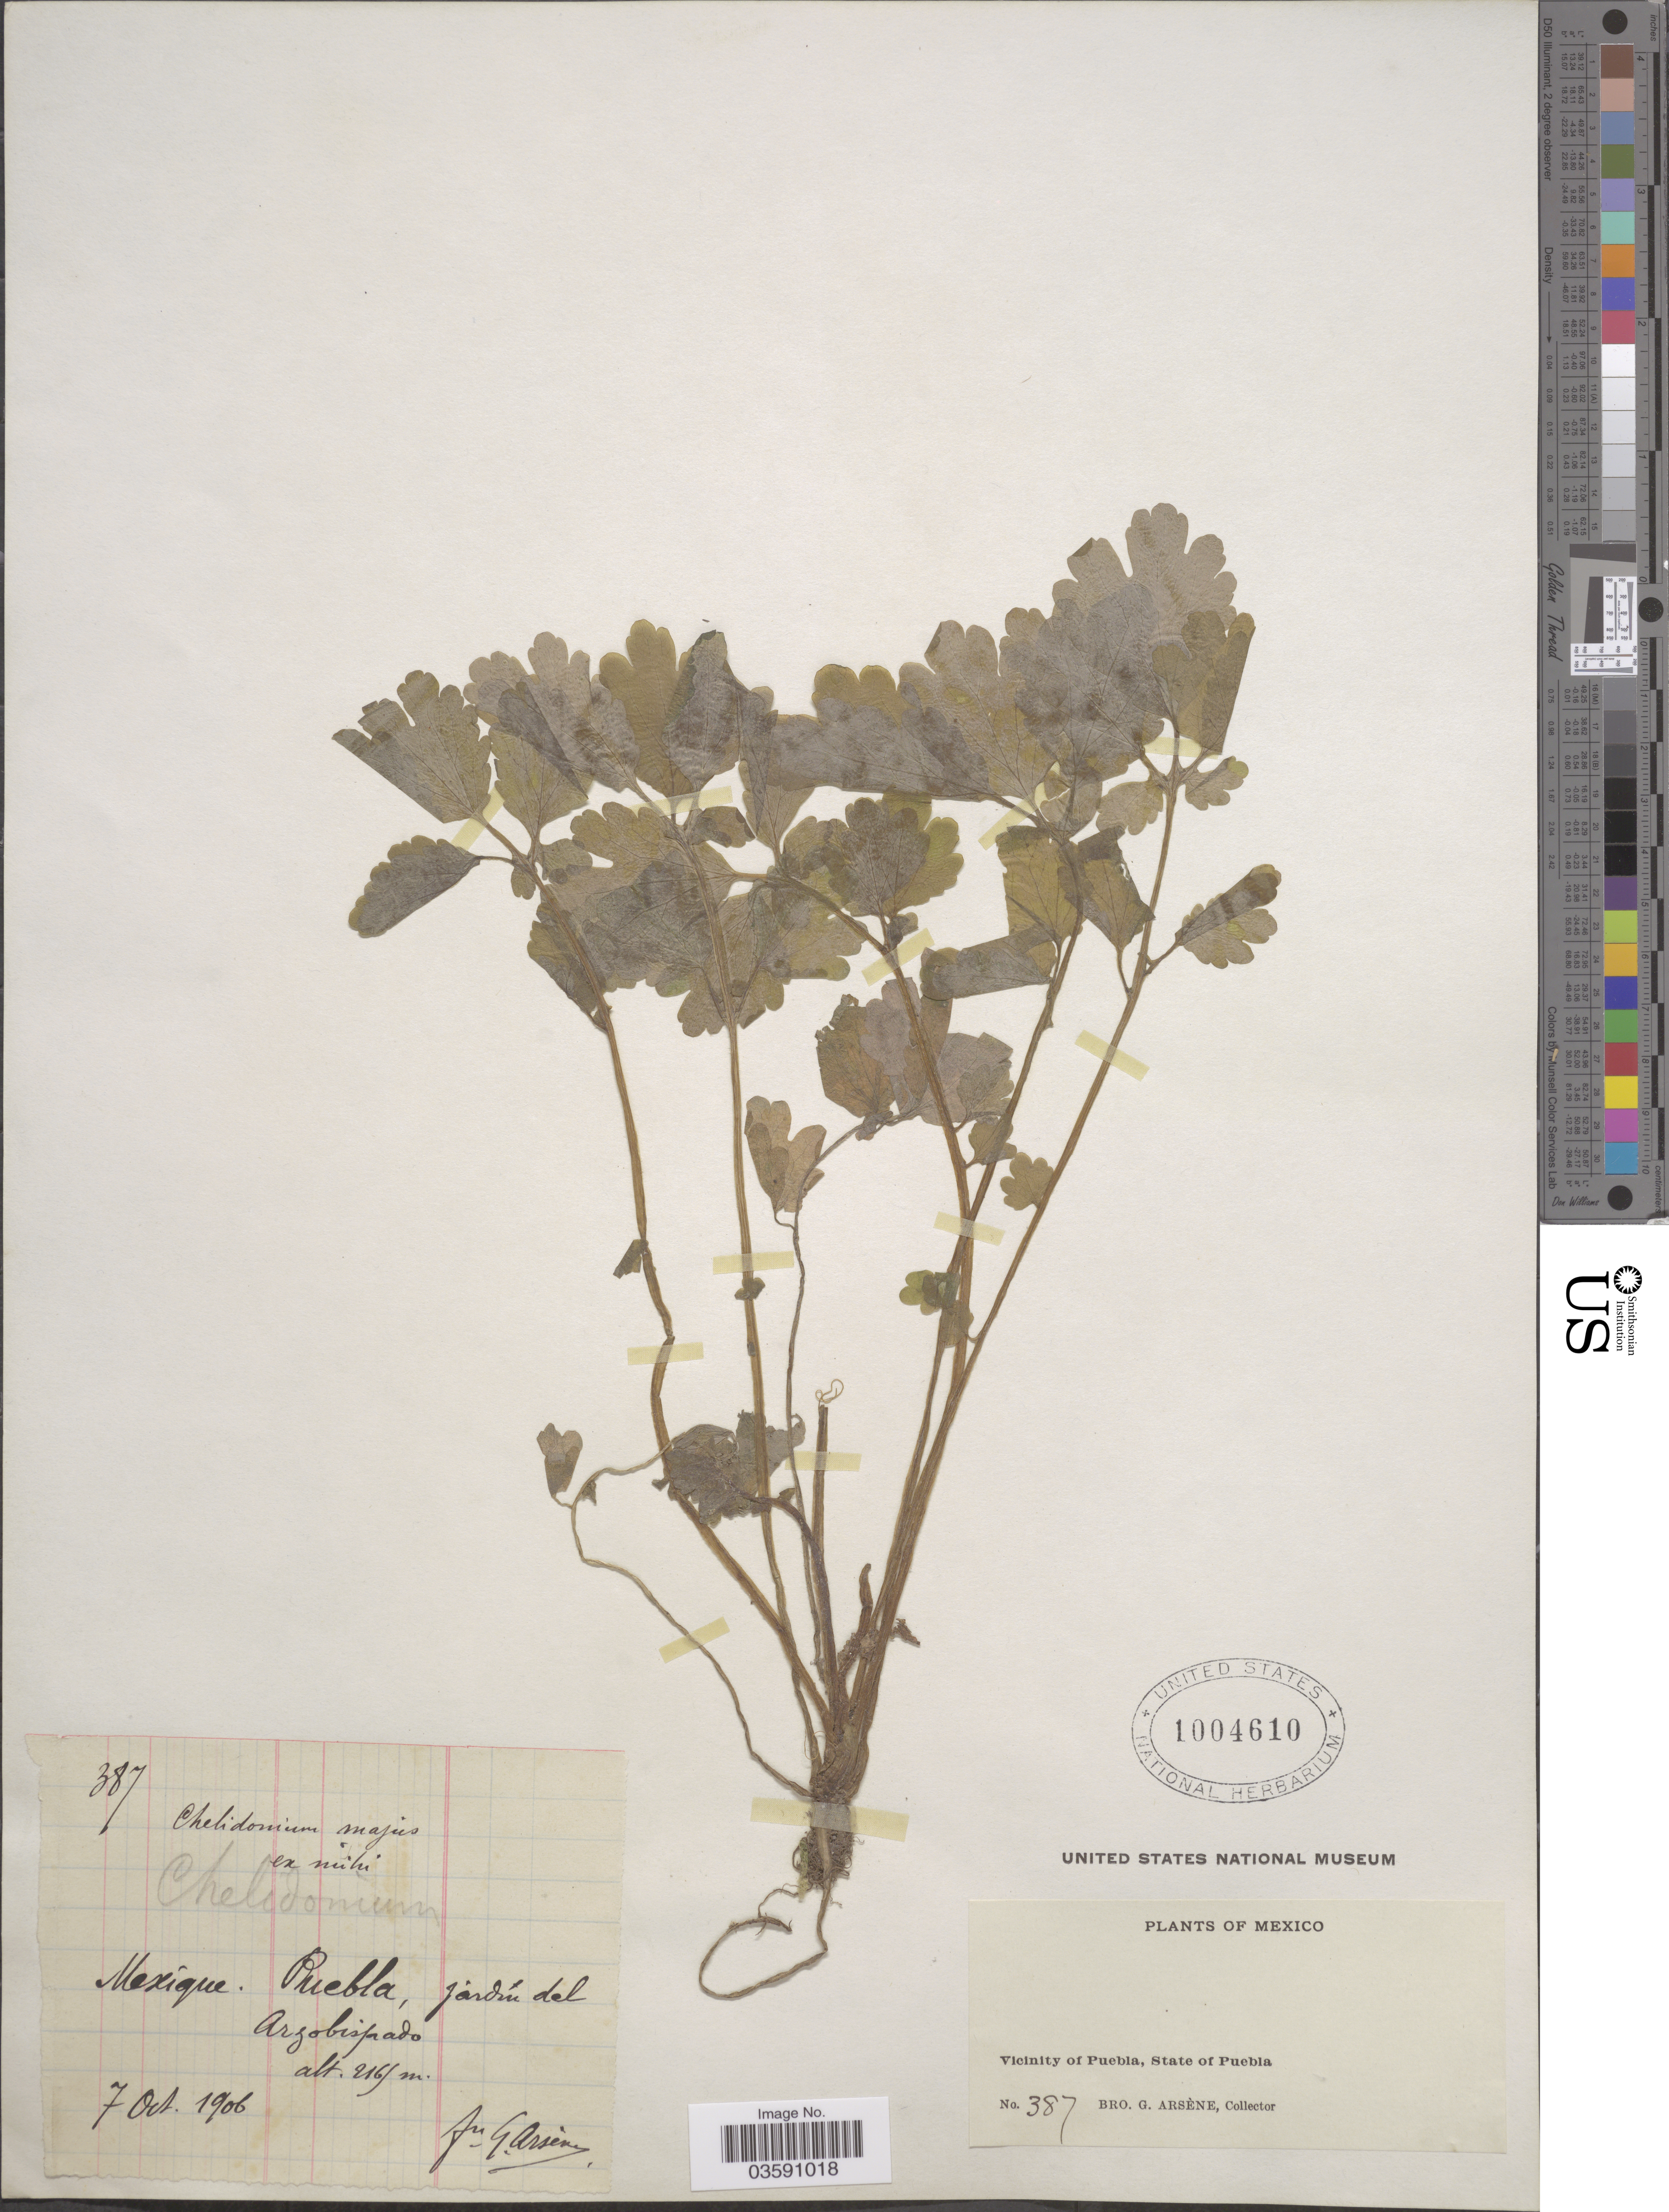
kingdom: Plantae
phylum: Tracheophyta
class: Magnoliopsida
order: Ranunculales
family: Papaveraceae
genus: Chelidonium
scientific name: Chelidonium majus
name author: L.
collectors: Bro. G. Arsène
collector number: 387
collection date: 1906-10-07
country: Mexico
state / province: Puebla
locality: Jardín del Arzobispado. Vicinity of Puebla.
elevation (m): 2165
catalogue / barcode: US 1004610